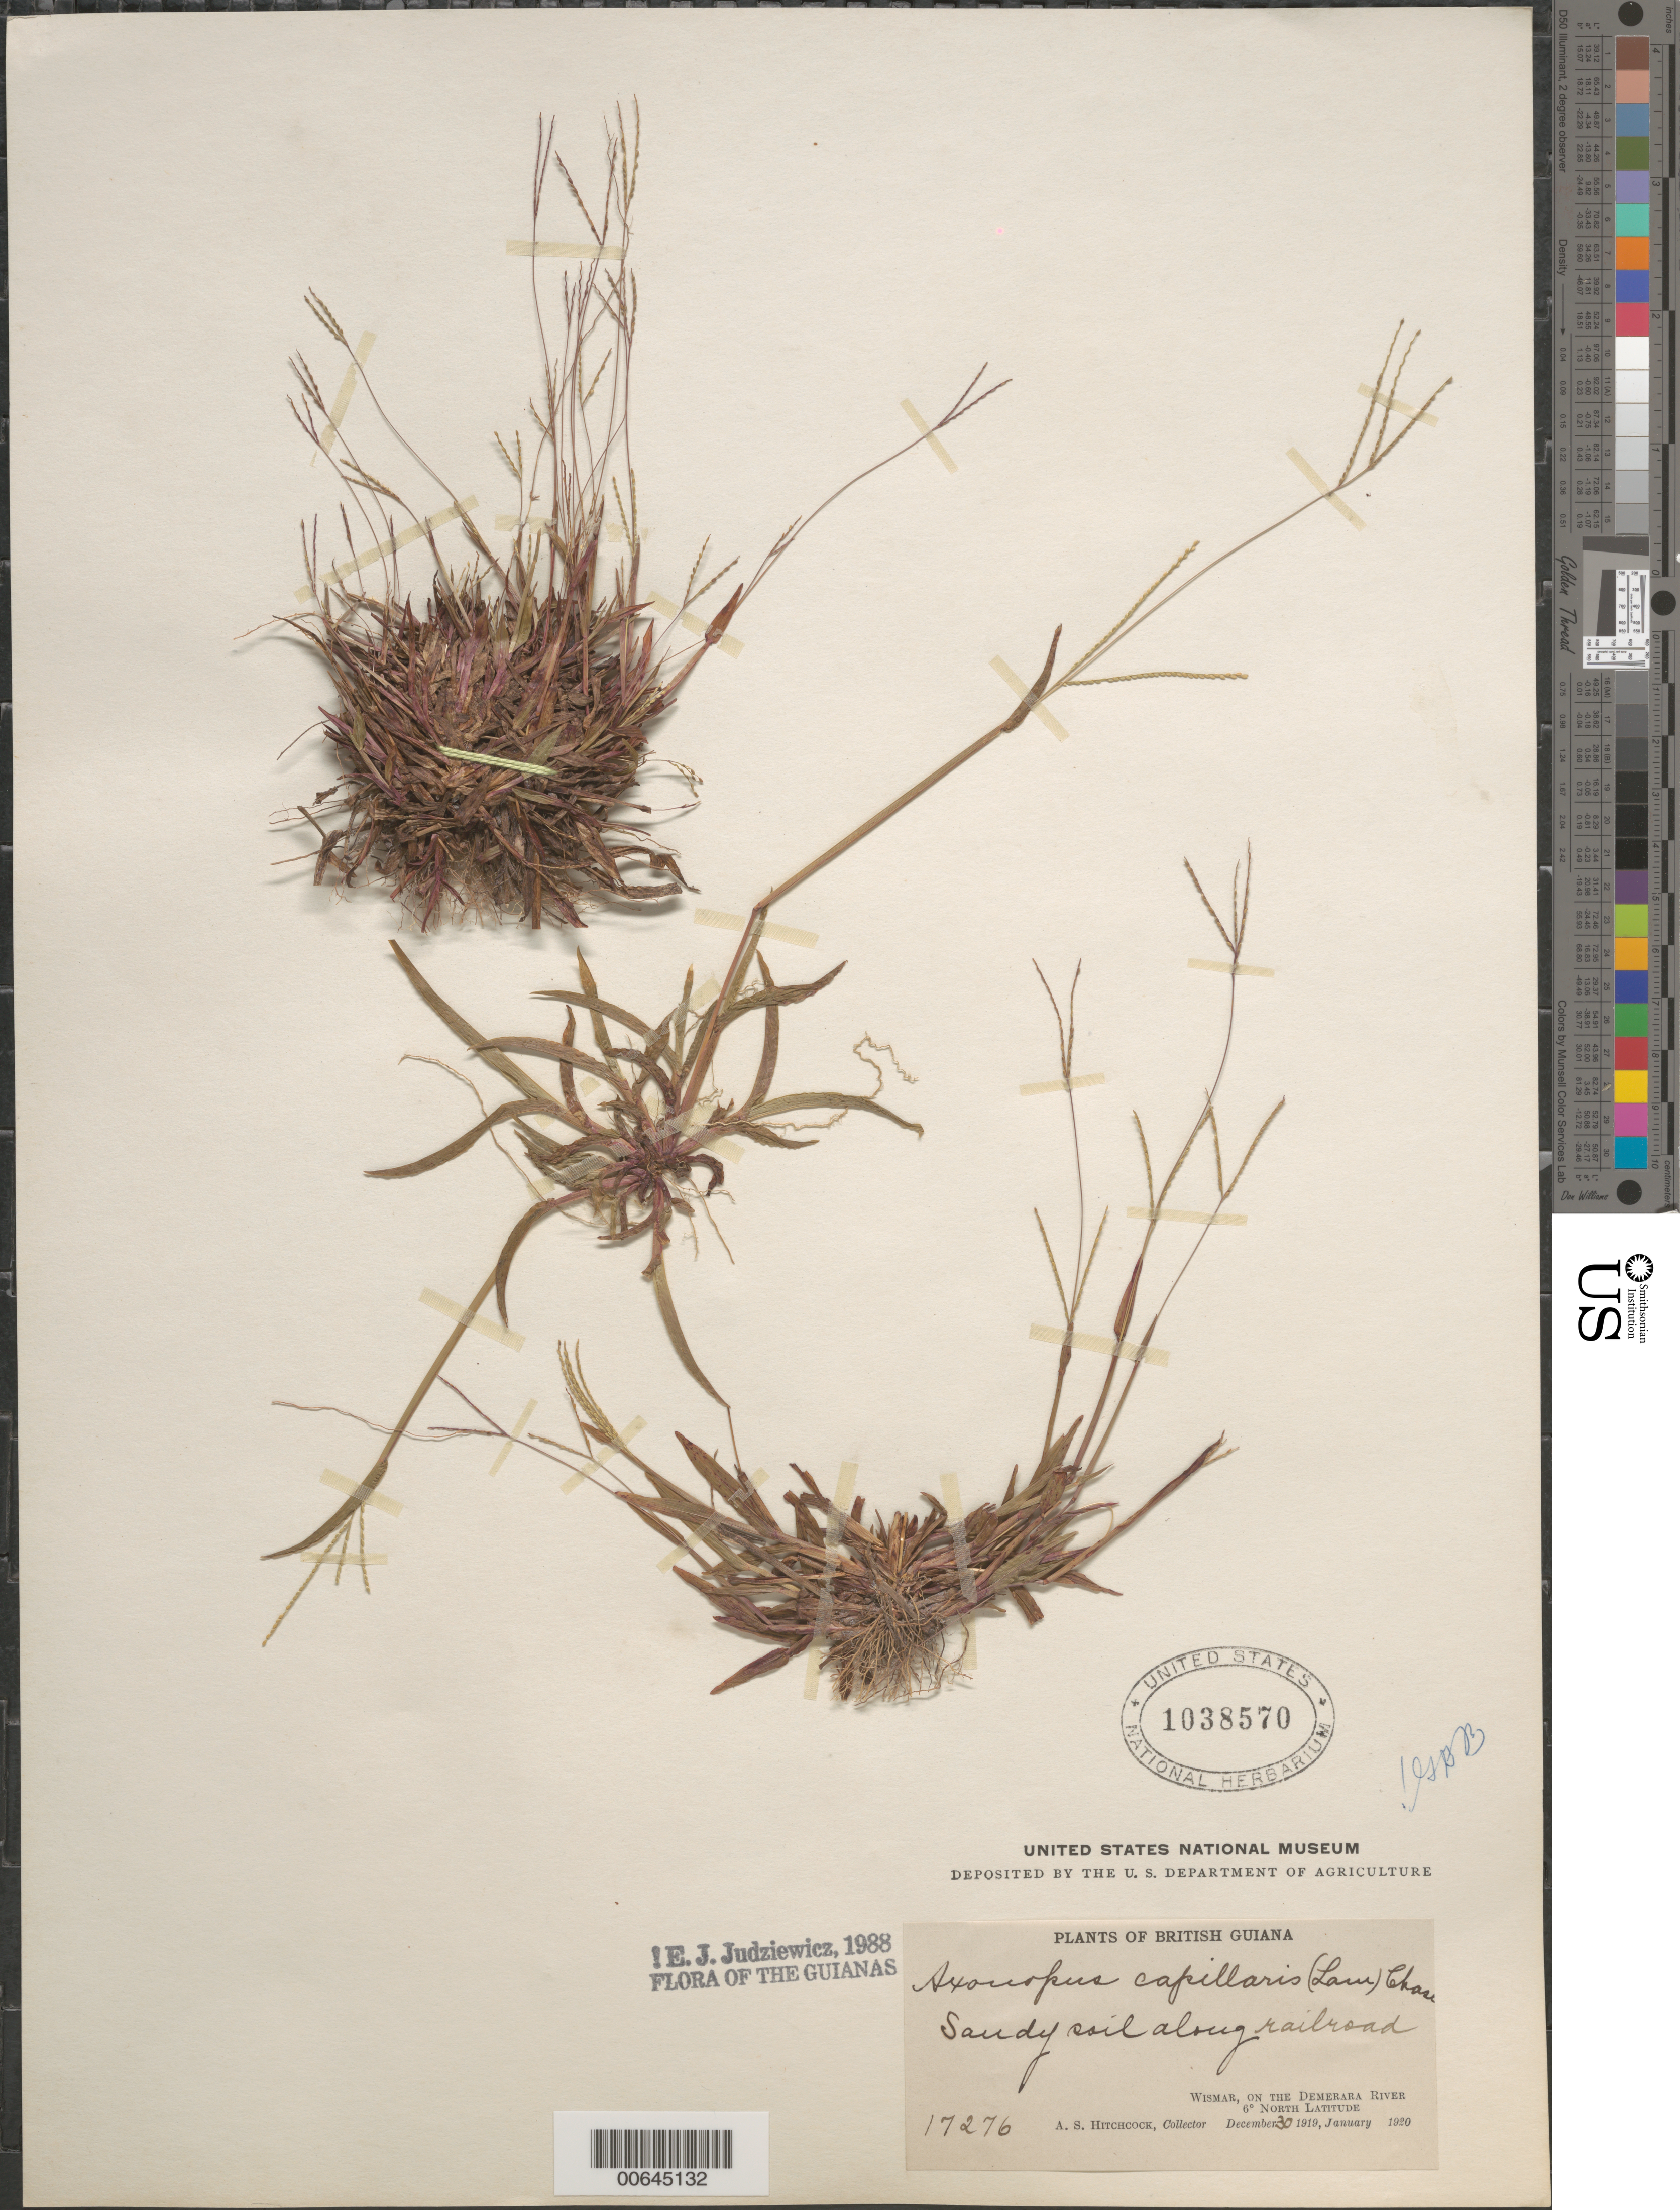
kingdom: Plantae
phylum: Tracheophyta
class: Liliopsida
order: Poales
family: Poaceae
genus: Axonopus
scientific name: Axonopus capillaris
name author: (Lam.) Chase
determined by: Judziewicz, E. J.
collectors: A. S. Hitchcock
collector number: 17276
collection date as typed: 30-Dec-19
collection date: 1919-12-30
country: Guyana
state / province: U. Demerara-Berbice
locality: Wismar, on the Demerara River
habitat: Sandy soil along railroad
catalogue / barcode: US 1038570